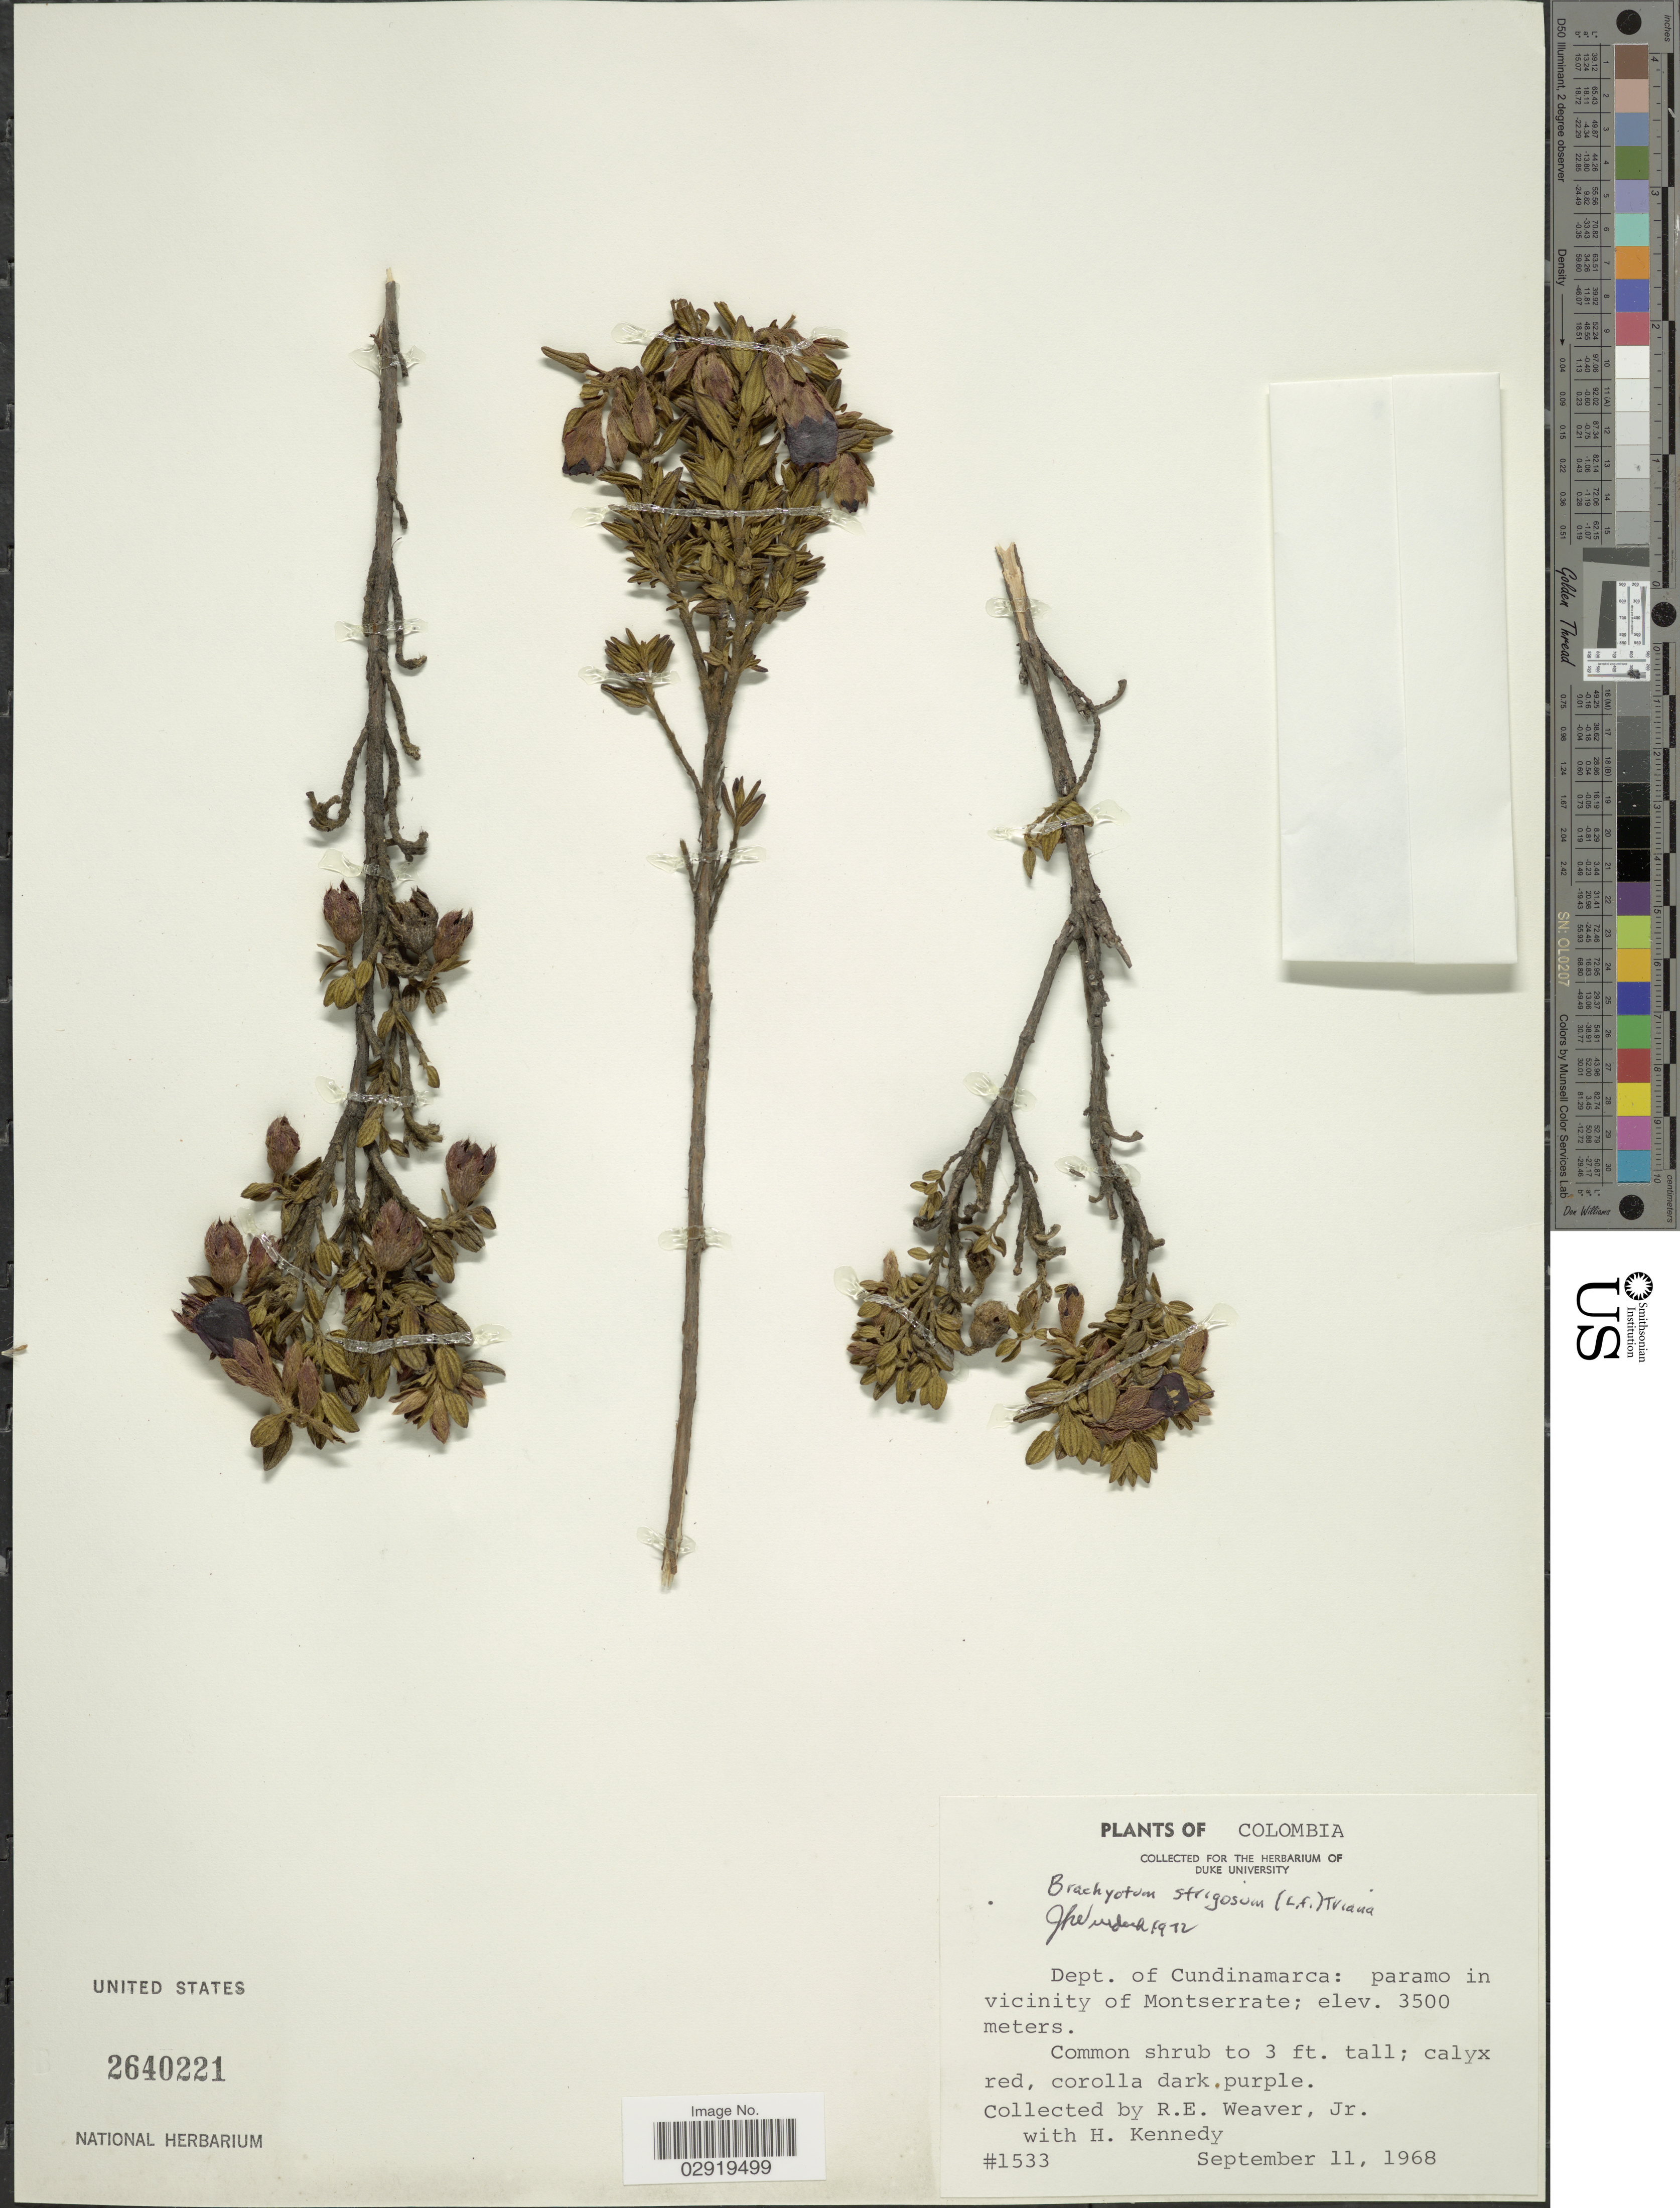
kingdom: Plantae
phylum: Tracheophyta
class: Magnoliopsida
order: Myrtales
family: Melastomataceae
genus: Brachyotum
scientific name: Brachyotum strigosum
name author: (L. f.) Triana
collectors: R. E. Weaver & H. Kennedy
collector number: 1533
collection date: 1968-09-11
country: Colombia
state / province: Cundinamarca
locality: Dept. of Cundinamarca: paramo in vicinity of Montserrate.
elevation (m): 3500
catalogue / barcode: US 2640221